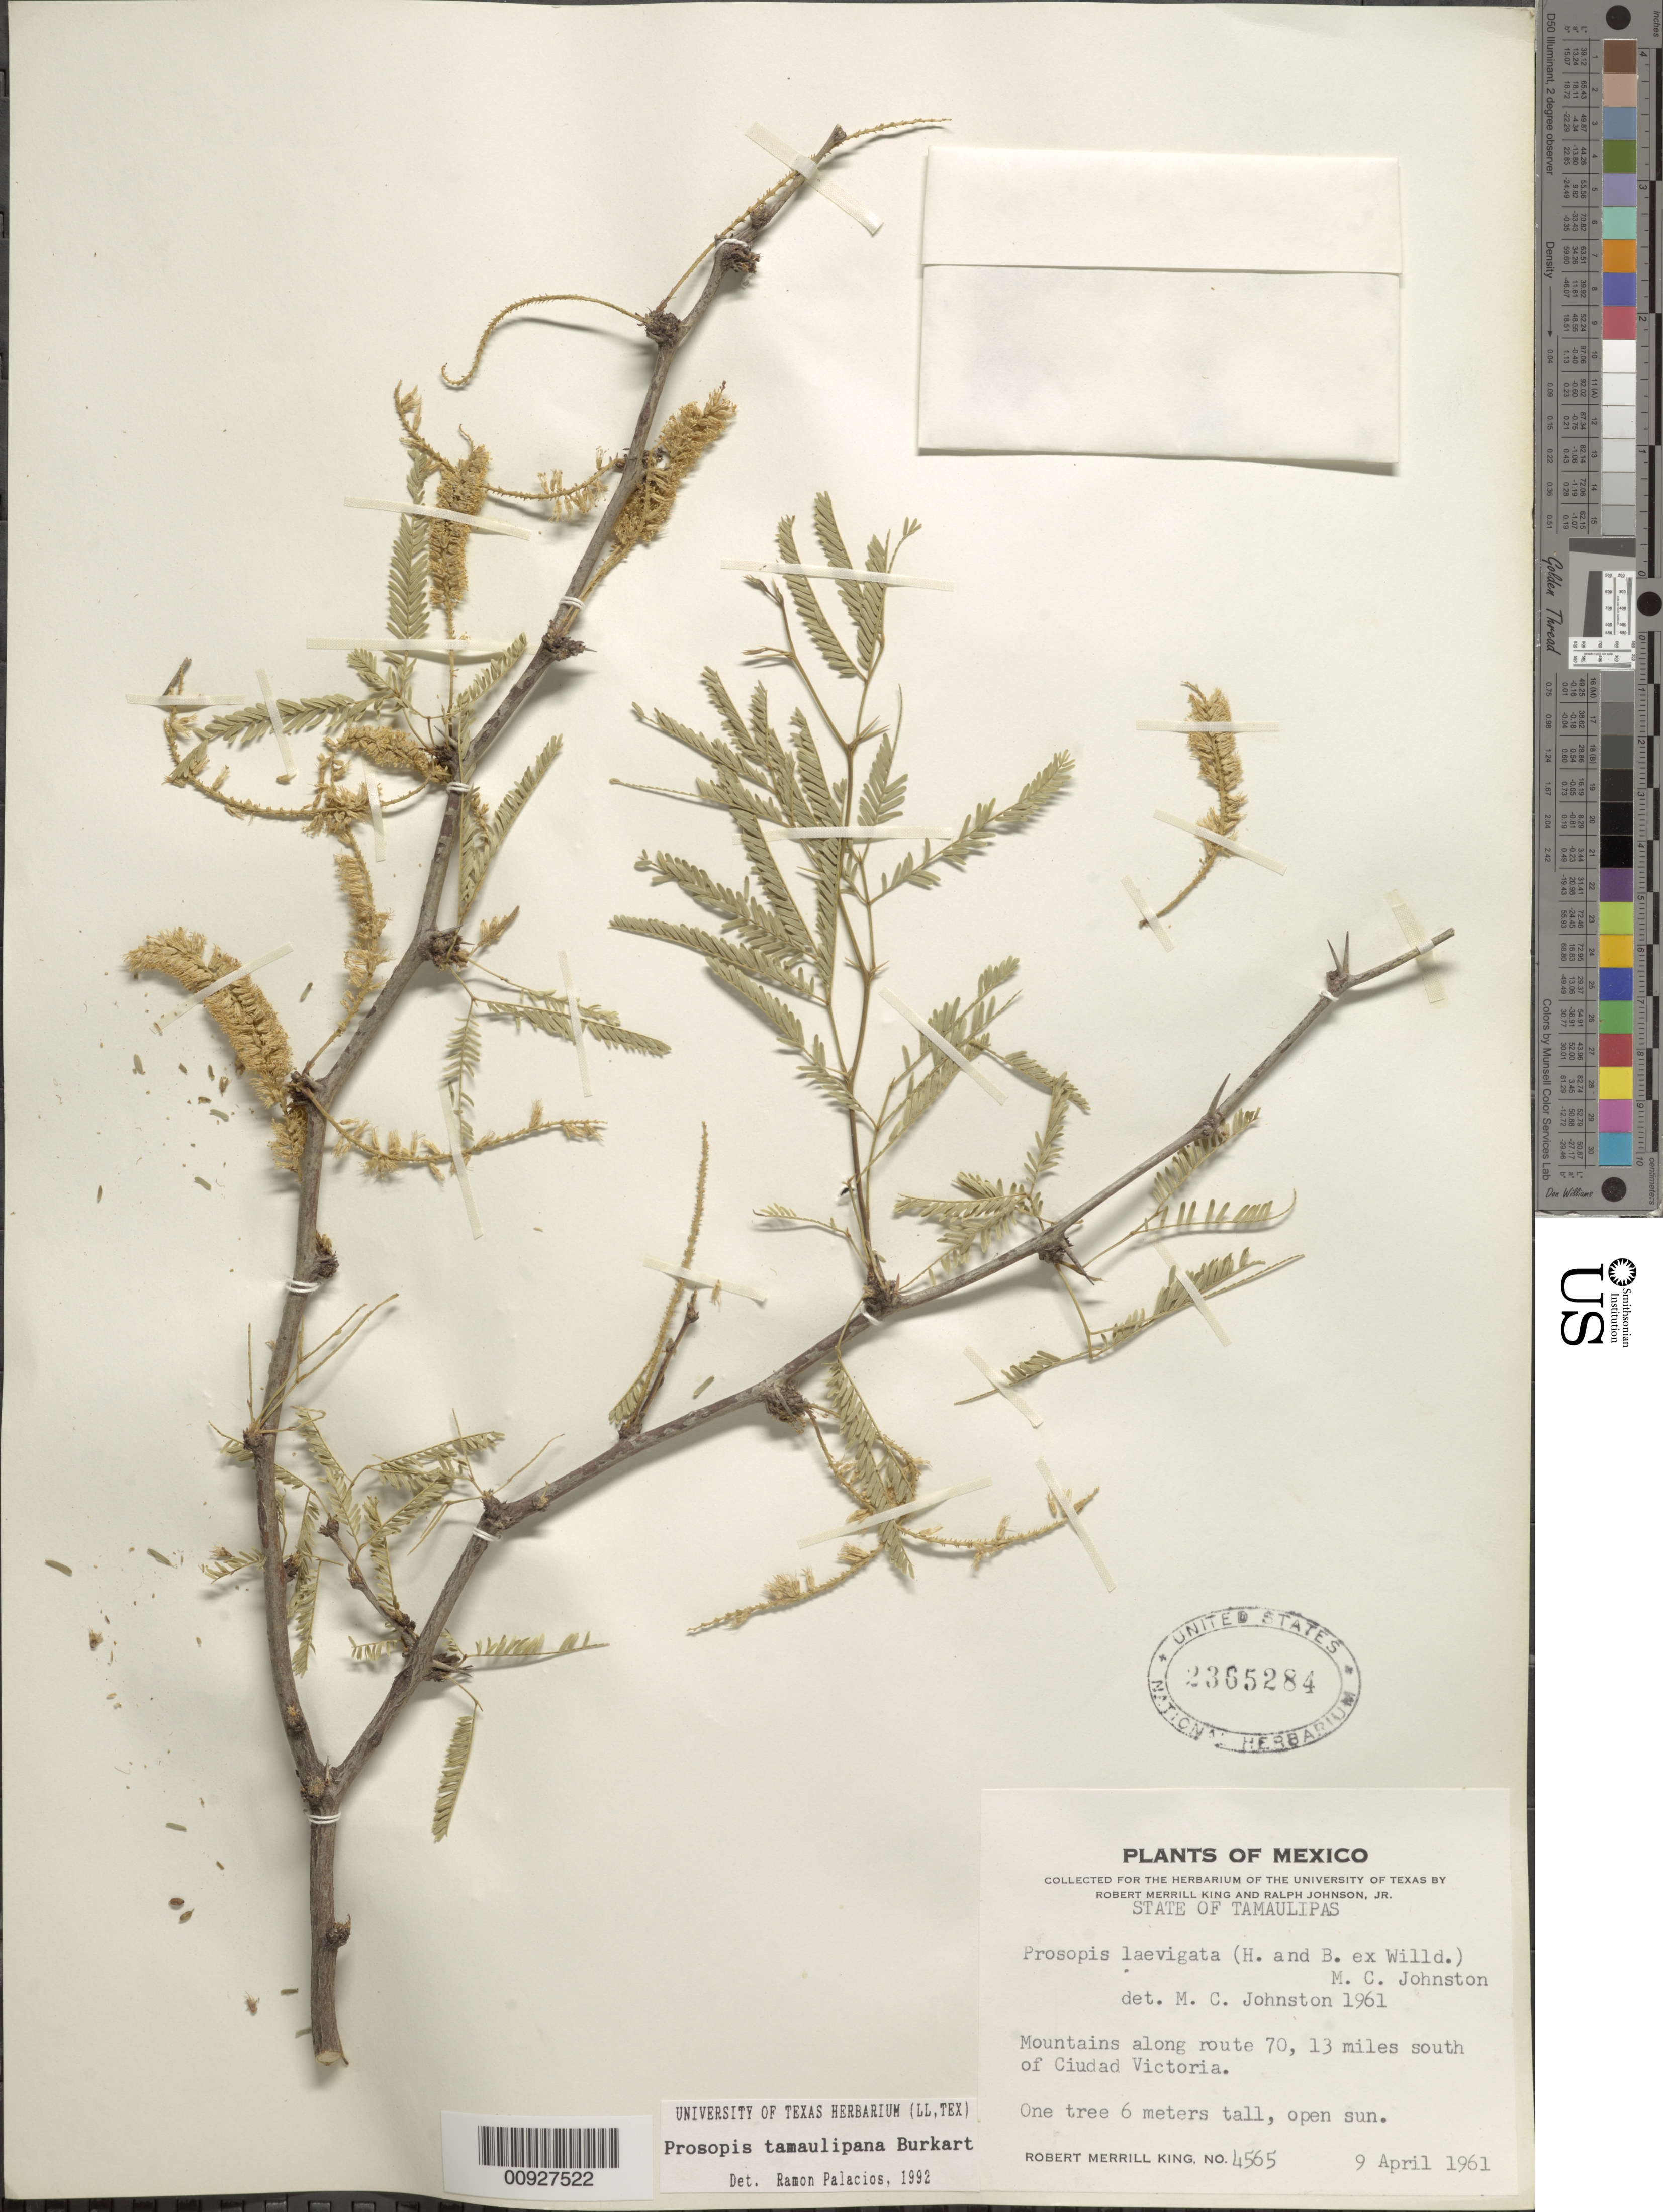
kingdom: Plantae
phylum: Tracheophyta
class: Magnoliopsida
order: Fabales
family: Fabaceae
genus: Neltuma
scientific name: Neltuma palmeri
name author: Britton & Rose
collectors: R. M. King & R. Johnson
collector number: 4565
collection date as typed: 09 Apr 1961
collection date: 1961-04-09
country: Mexico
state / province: Tamaulipas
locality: Along route 70, 13 miles south of Ciudad Victoria.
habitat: Mountains, open sun.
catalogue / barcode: US 2365284